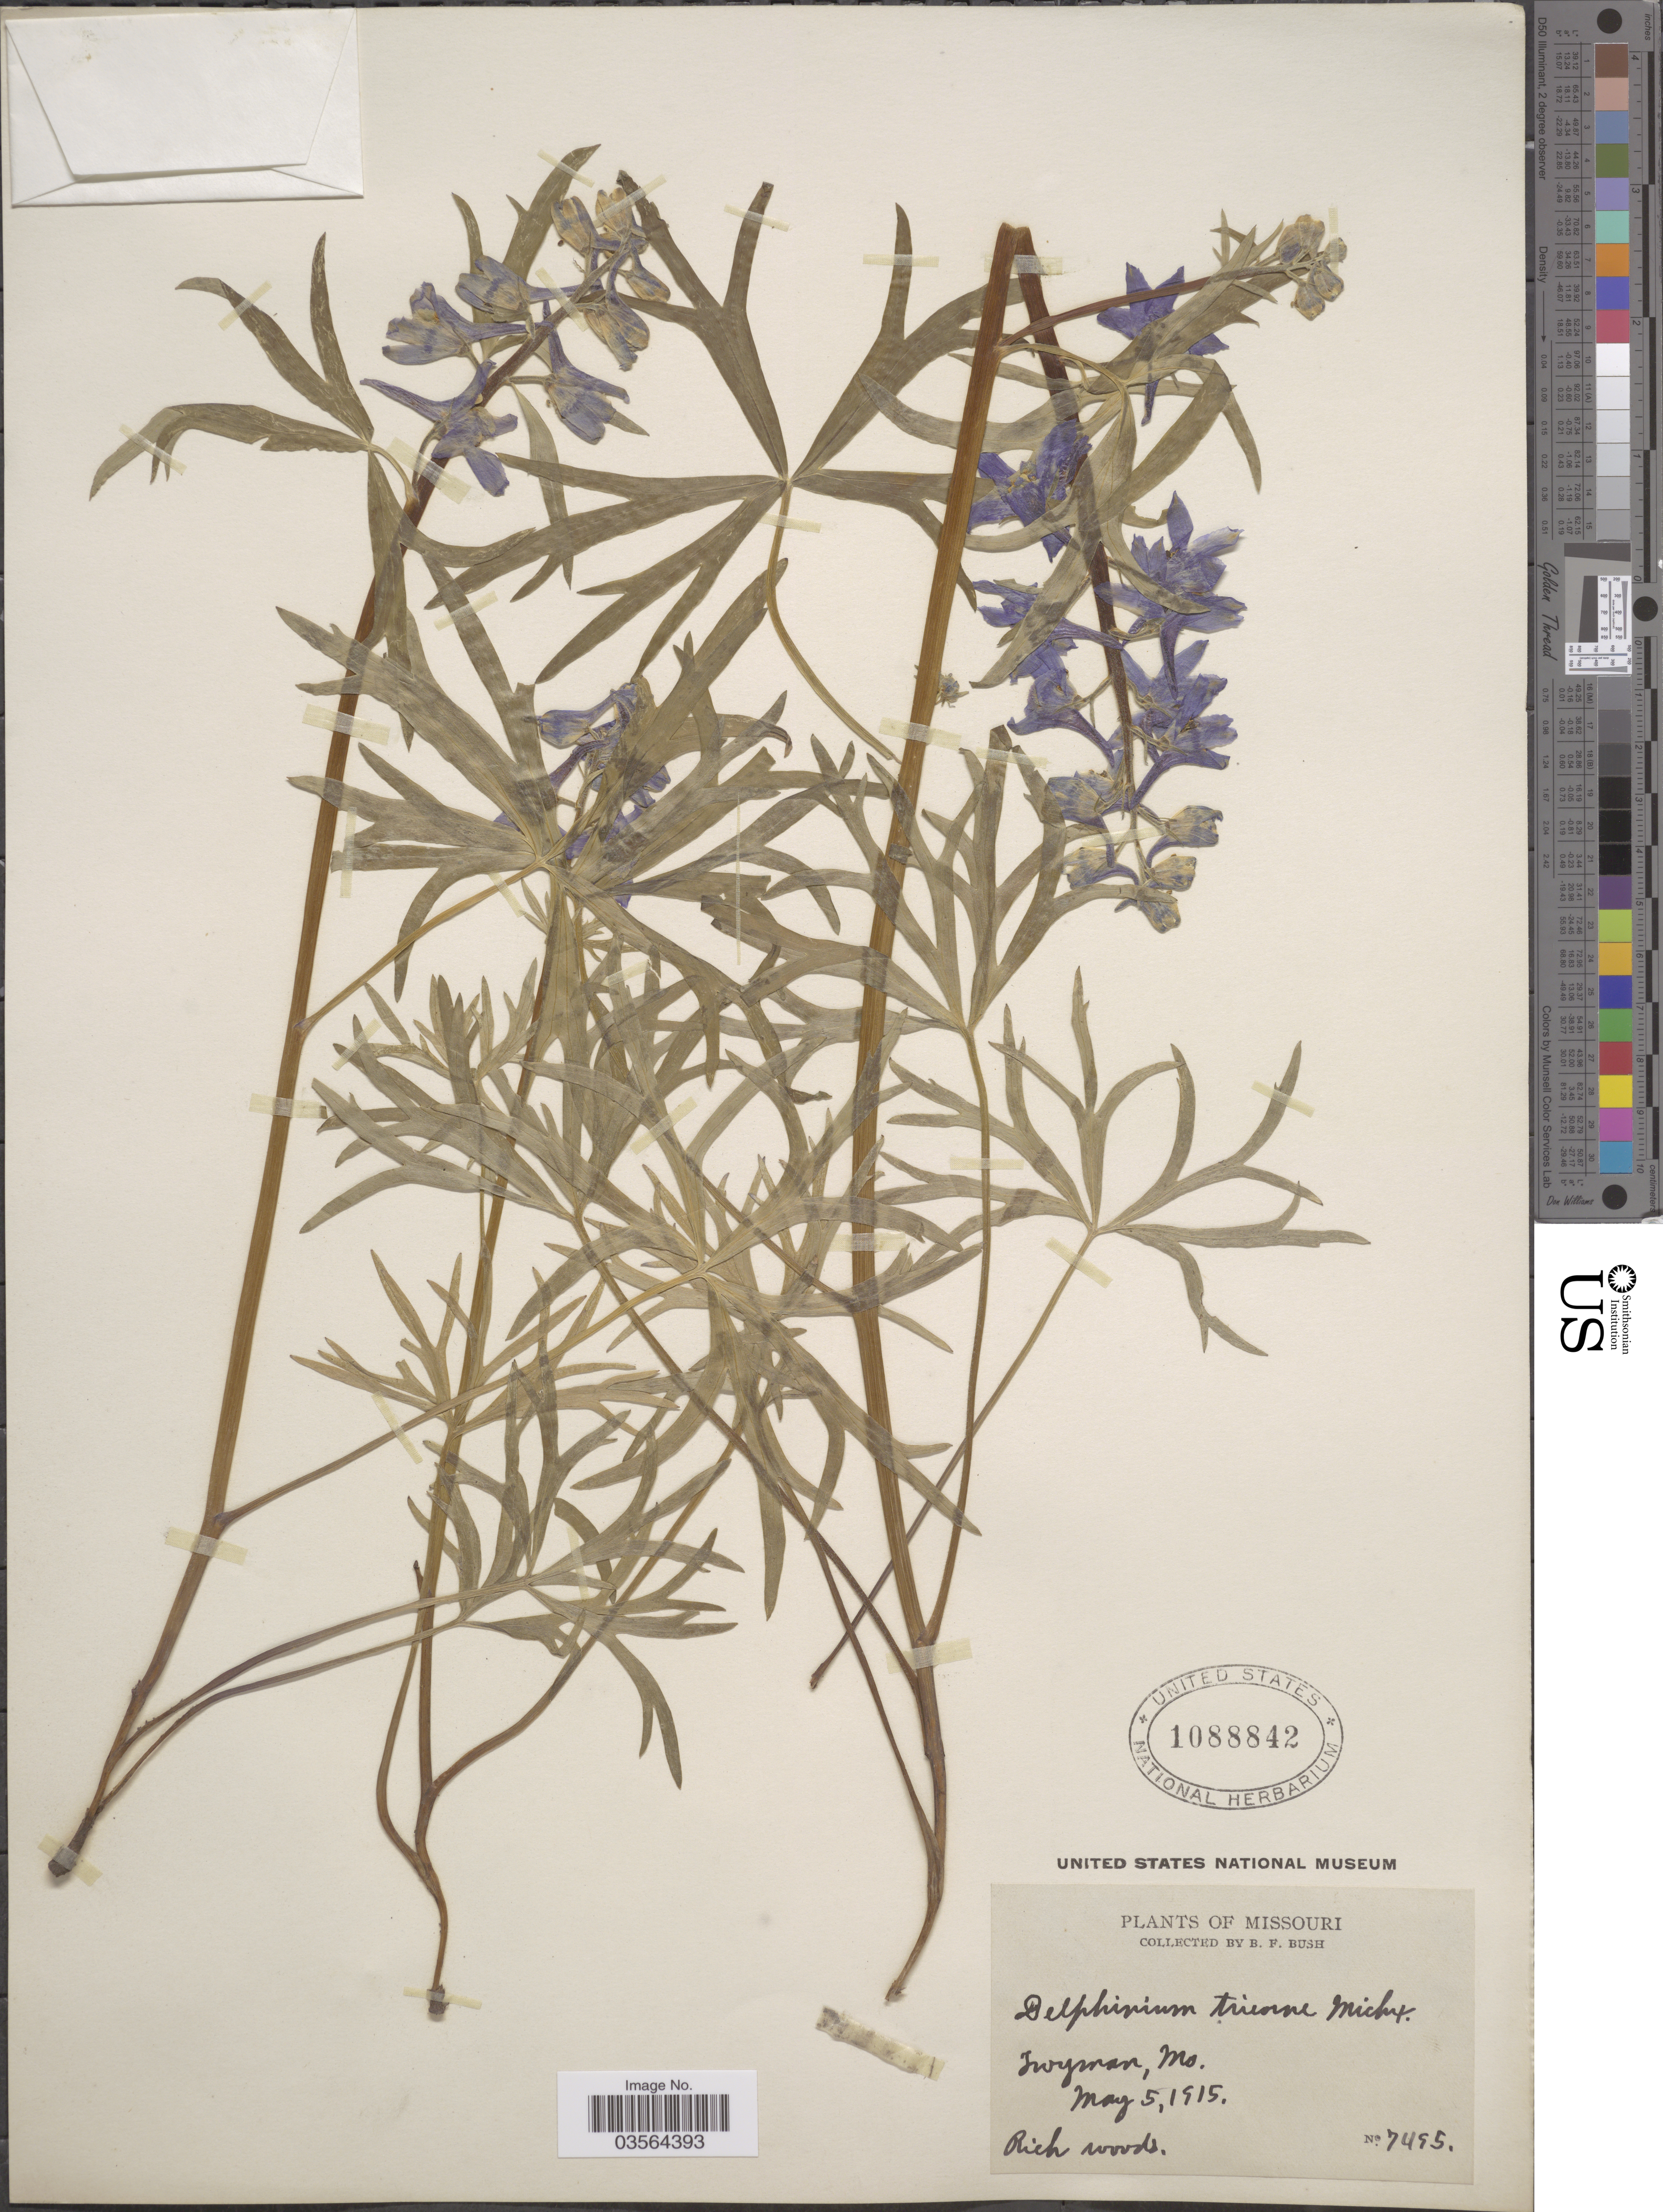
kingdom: Plantae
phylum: Tracheophyta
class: Magnoliopsida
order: Ranunculales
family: Ranunculaceae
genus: Delphinium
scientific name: Delphinium tricorne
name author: Michx.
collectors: B. F. Bush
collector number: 7495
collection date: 1915-05-05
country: United States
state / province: Missouri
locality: Twyman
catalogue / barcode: US 1088842